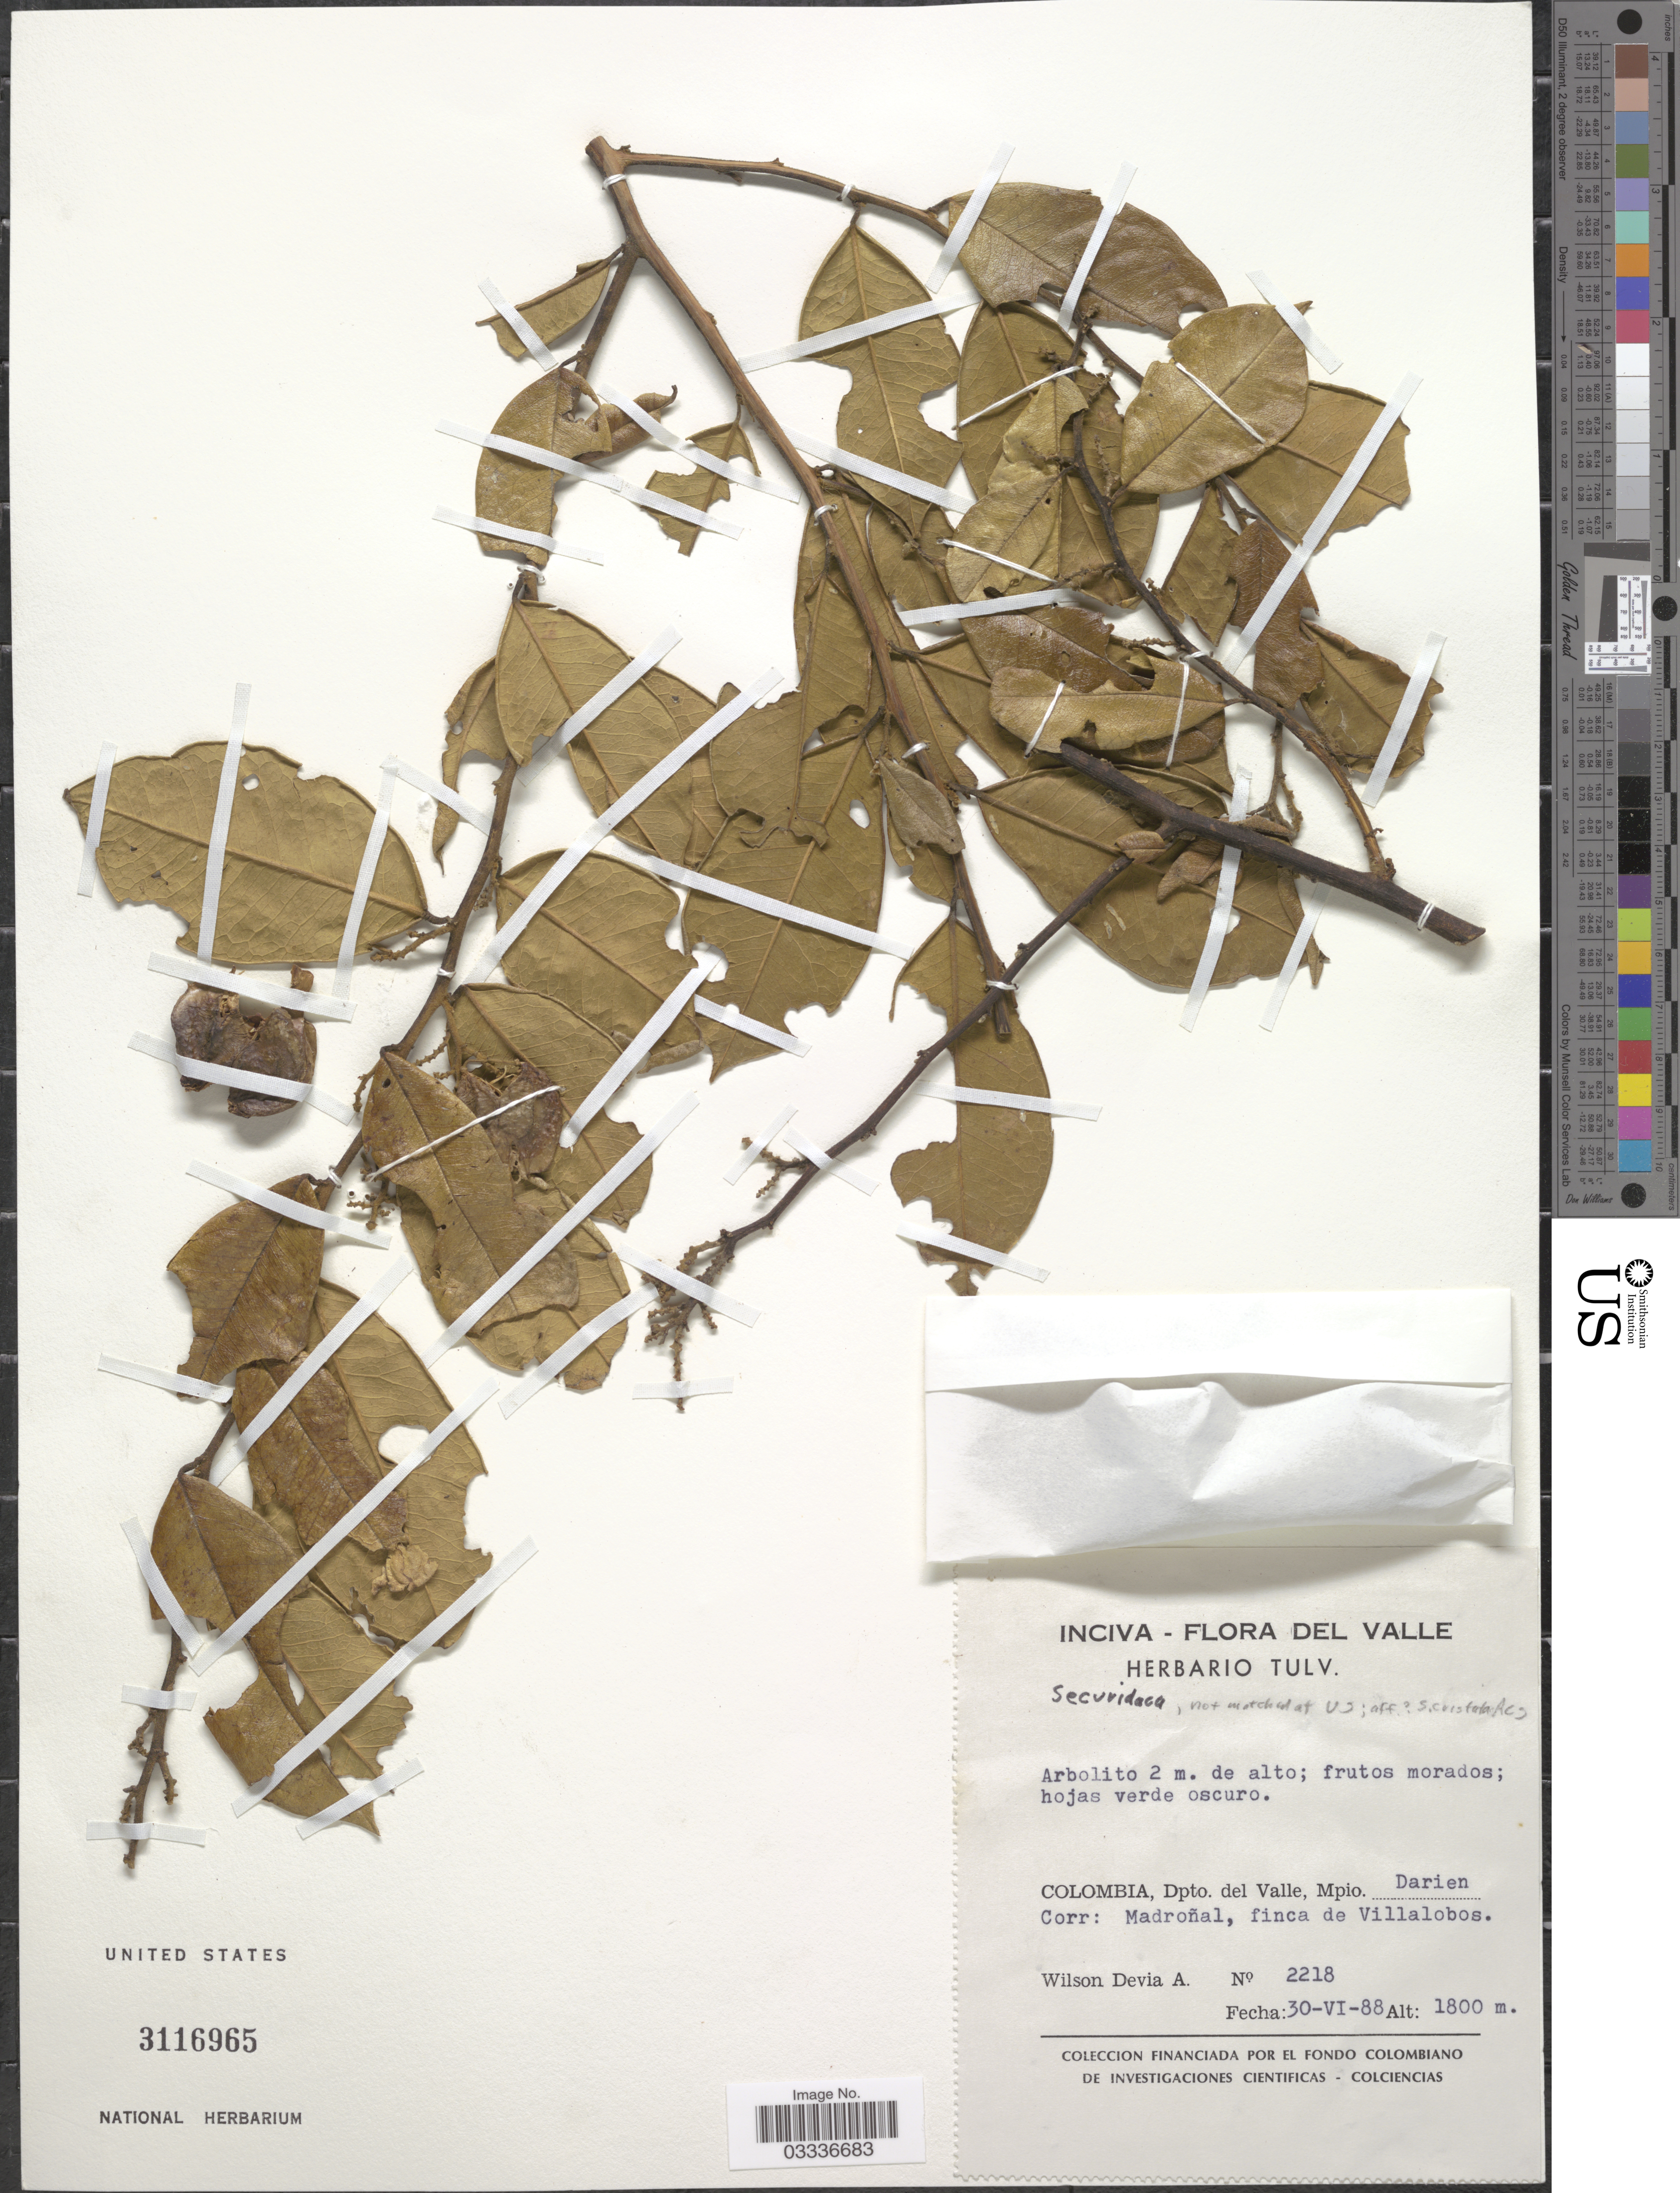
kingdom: Plantae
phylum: Tracheophyta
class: Magnoliopsida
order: Fabales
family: Polygalaceae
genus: Securidaca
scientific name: Securidaca sp.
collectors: W. Devia A.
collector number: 2218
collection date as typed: Transcribed d/m/y: 30/6/88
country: Colombia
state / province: Valle del Cauca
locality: Dpto. del Valle, Mpio. Darien Corr: Madroñal, finca Villalobos.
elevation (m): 1800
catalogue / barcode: US 3116965